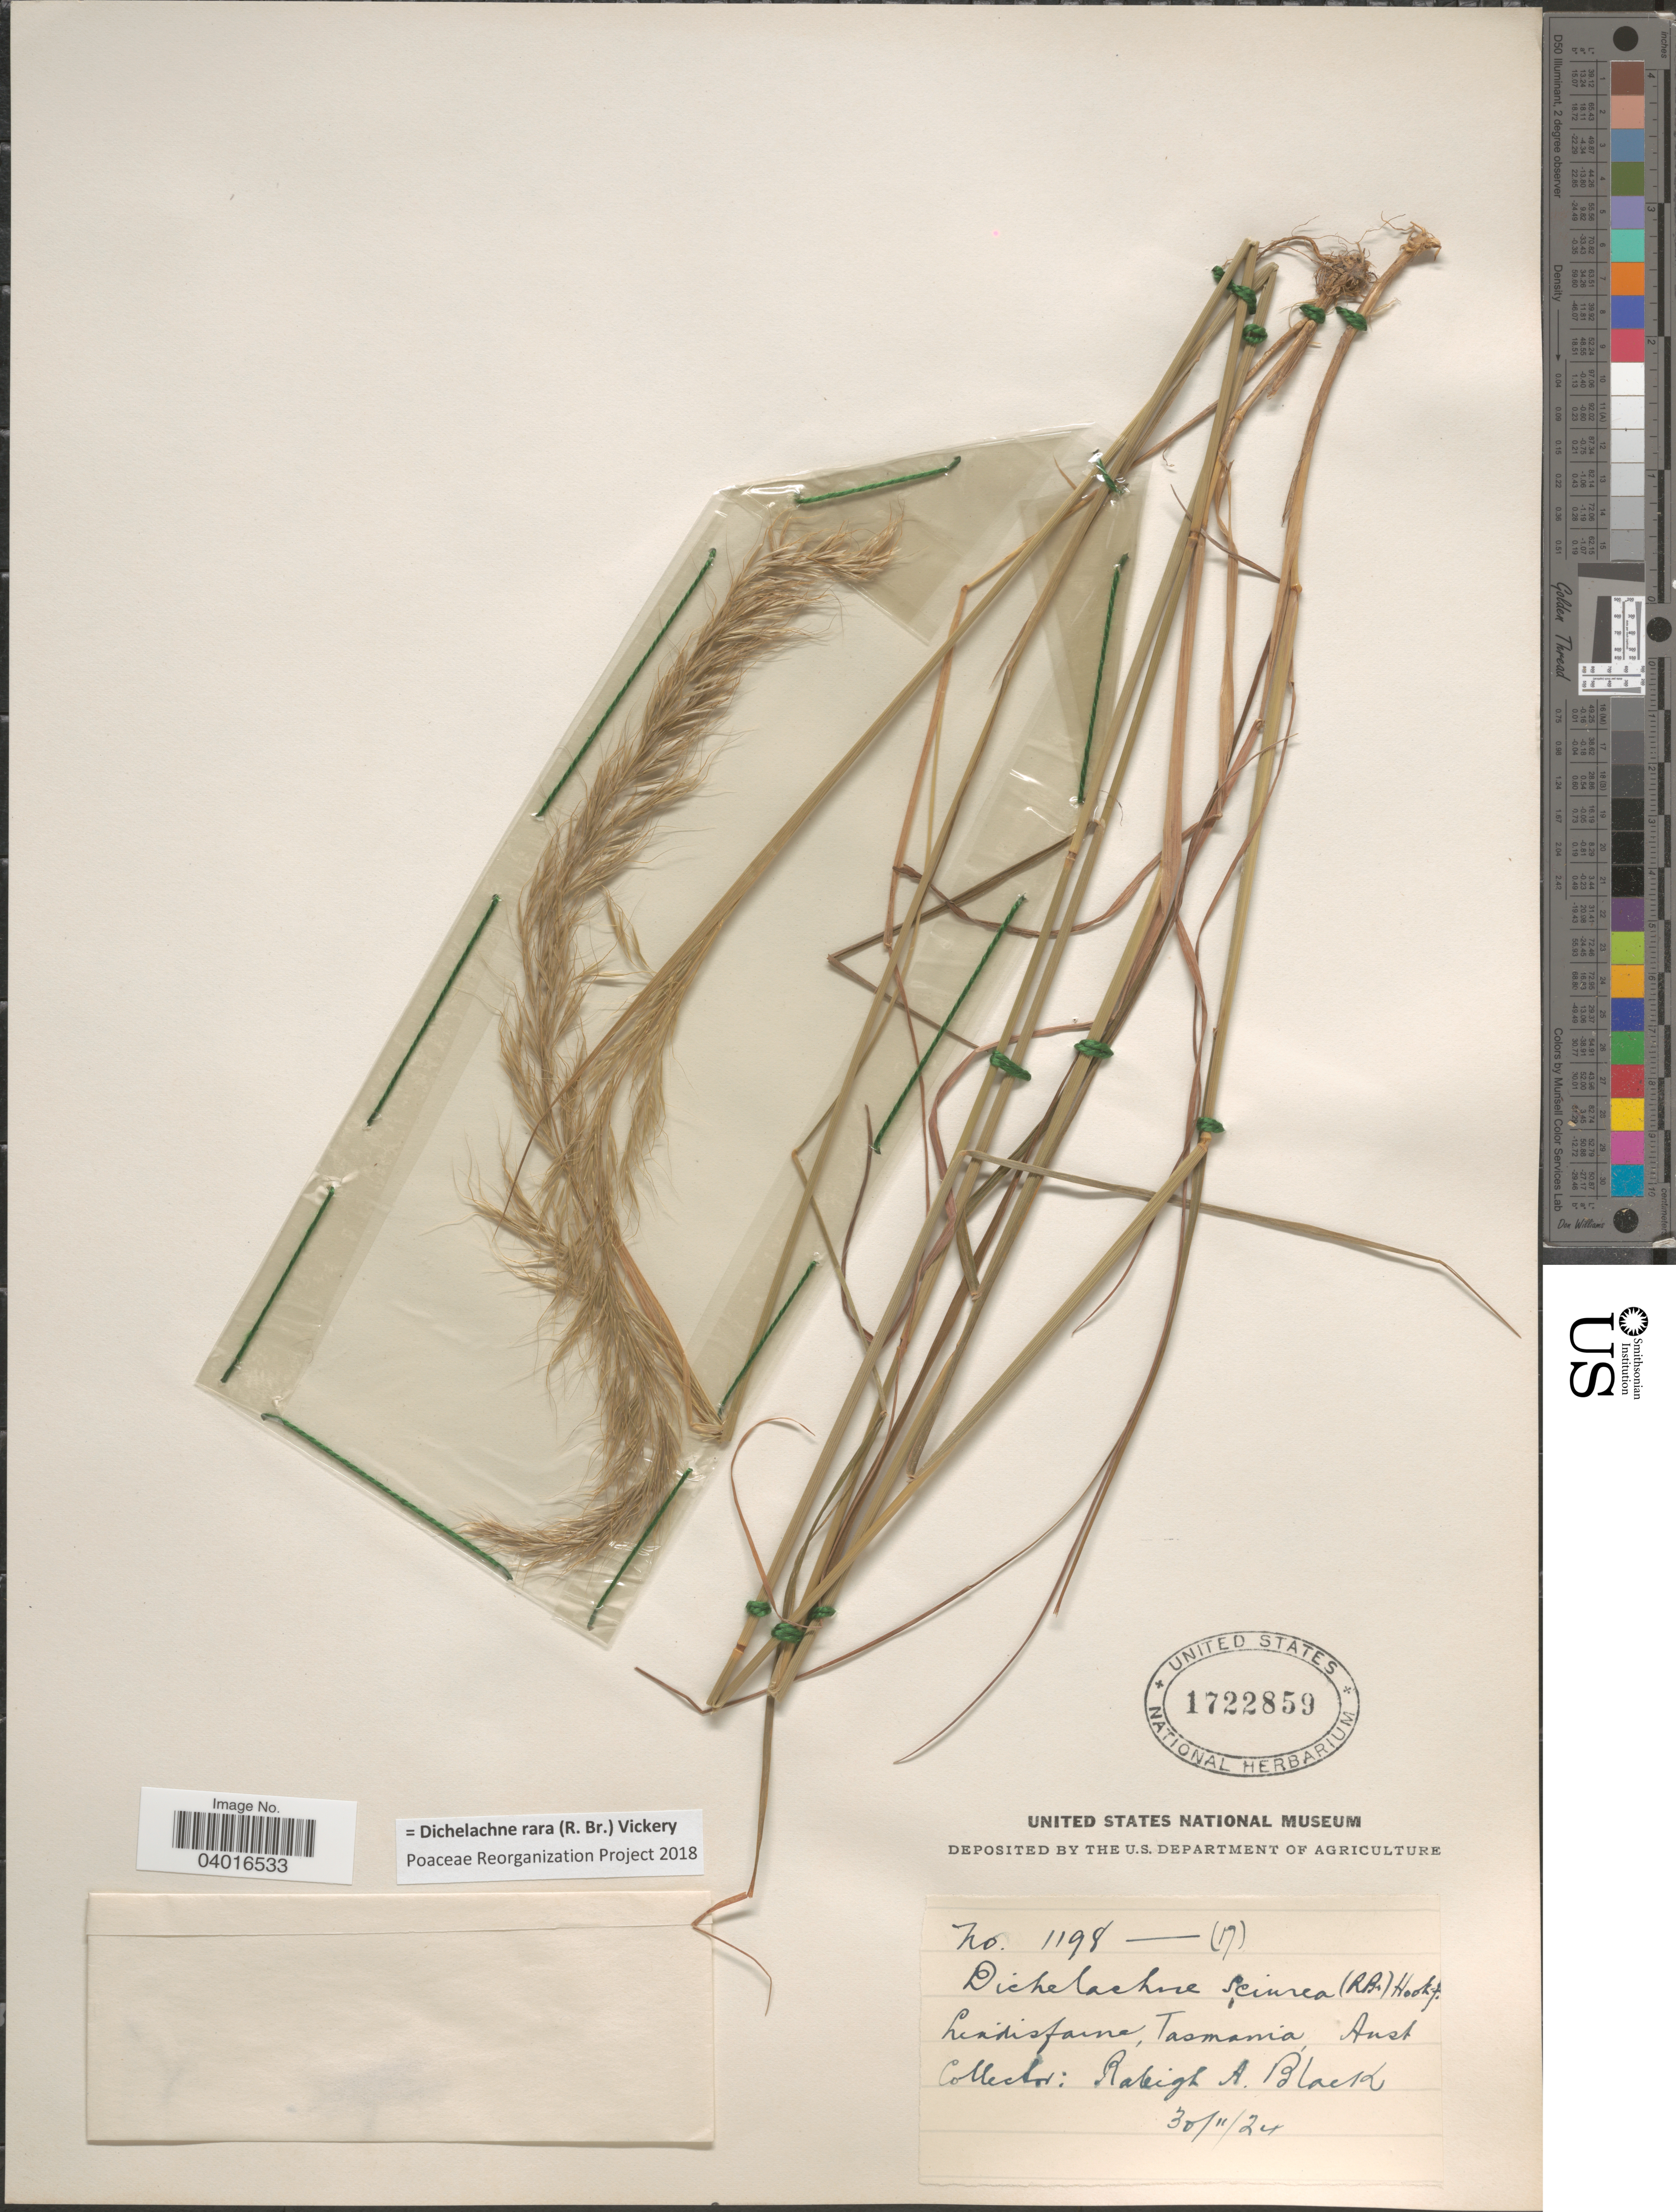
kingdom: Plantae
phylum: Tracheophyta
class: Liliopsida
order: Poales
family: Poaceae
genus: Dichelachne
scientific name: Dichelachne rara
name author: (R. Br.) Vickery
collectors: R. A. Black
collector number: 1198/(17)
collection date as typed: Transcribed d/m/y: 30/11/24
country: Australia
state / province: Tasmania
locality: Lindisfarne.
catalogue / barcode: US 1722859